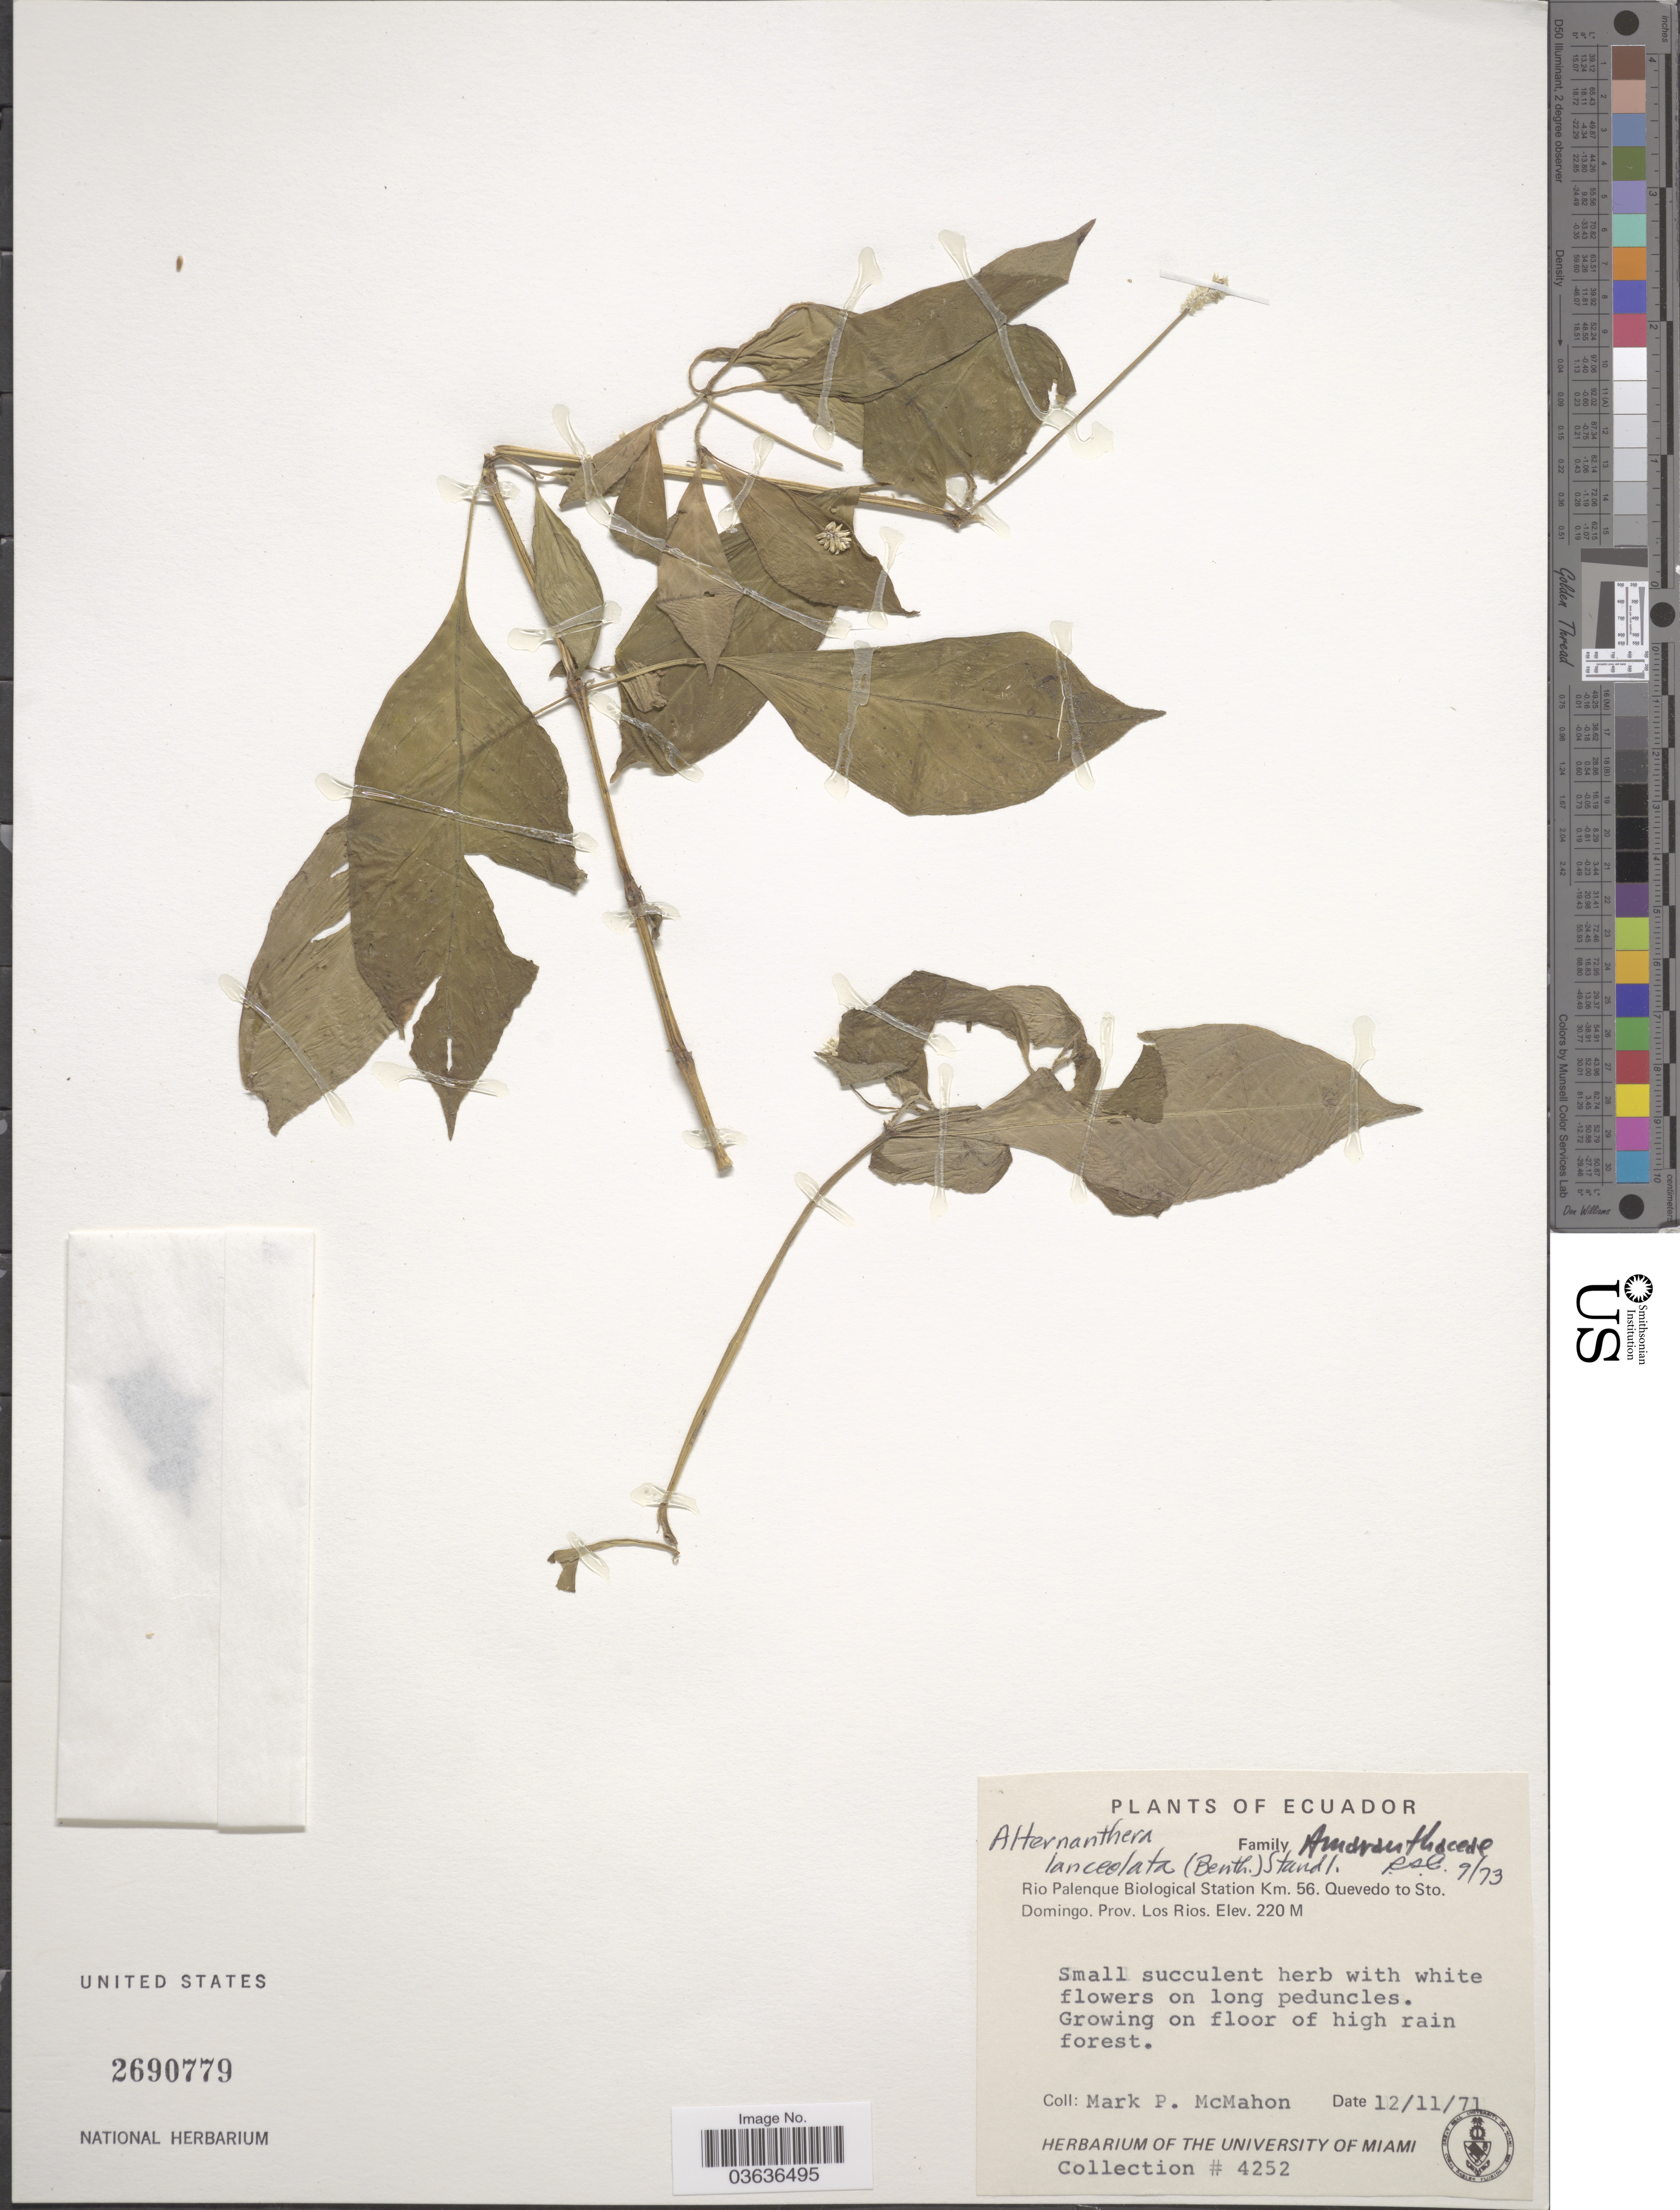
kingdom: Plantae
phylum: Tracheophyta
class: Magnoliopsida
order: Caryophyllales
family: Amaranthaceae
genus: Alternanthera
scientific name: Alternanthera mexicana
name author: Moq.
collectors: M. McMahon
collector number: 4252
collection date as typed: Transcribed d/m/y: 12/11/71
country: Ecuador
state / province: Los Ríos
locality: Rio Palenque Biological Station Km. 56. Quevedo to Sto. Domingo.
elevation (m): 220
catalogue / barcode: US 2690779